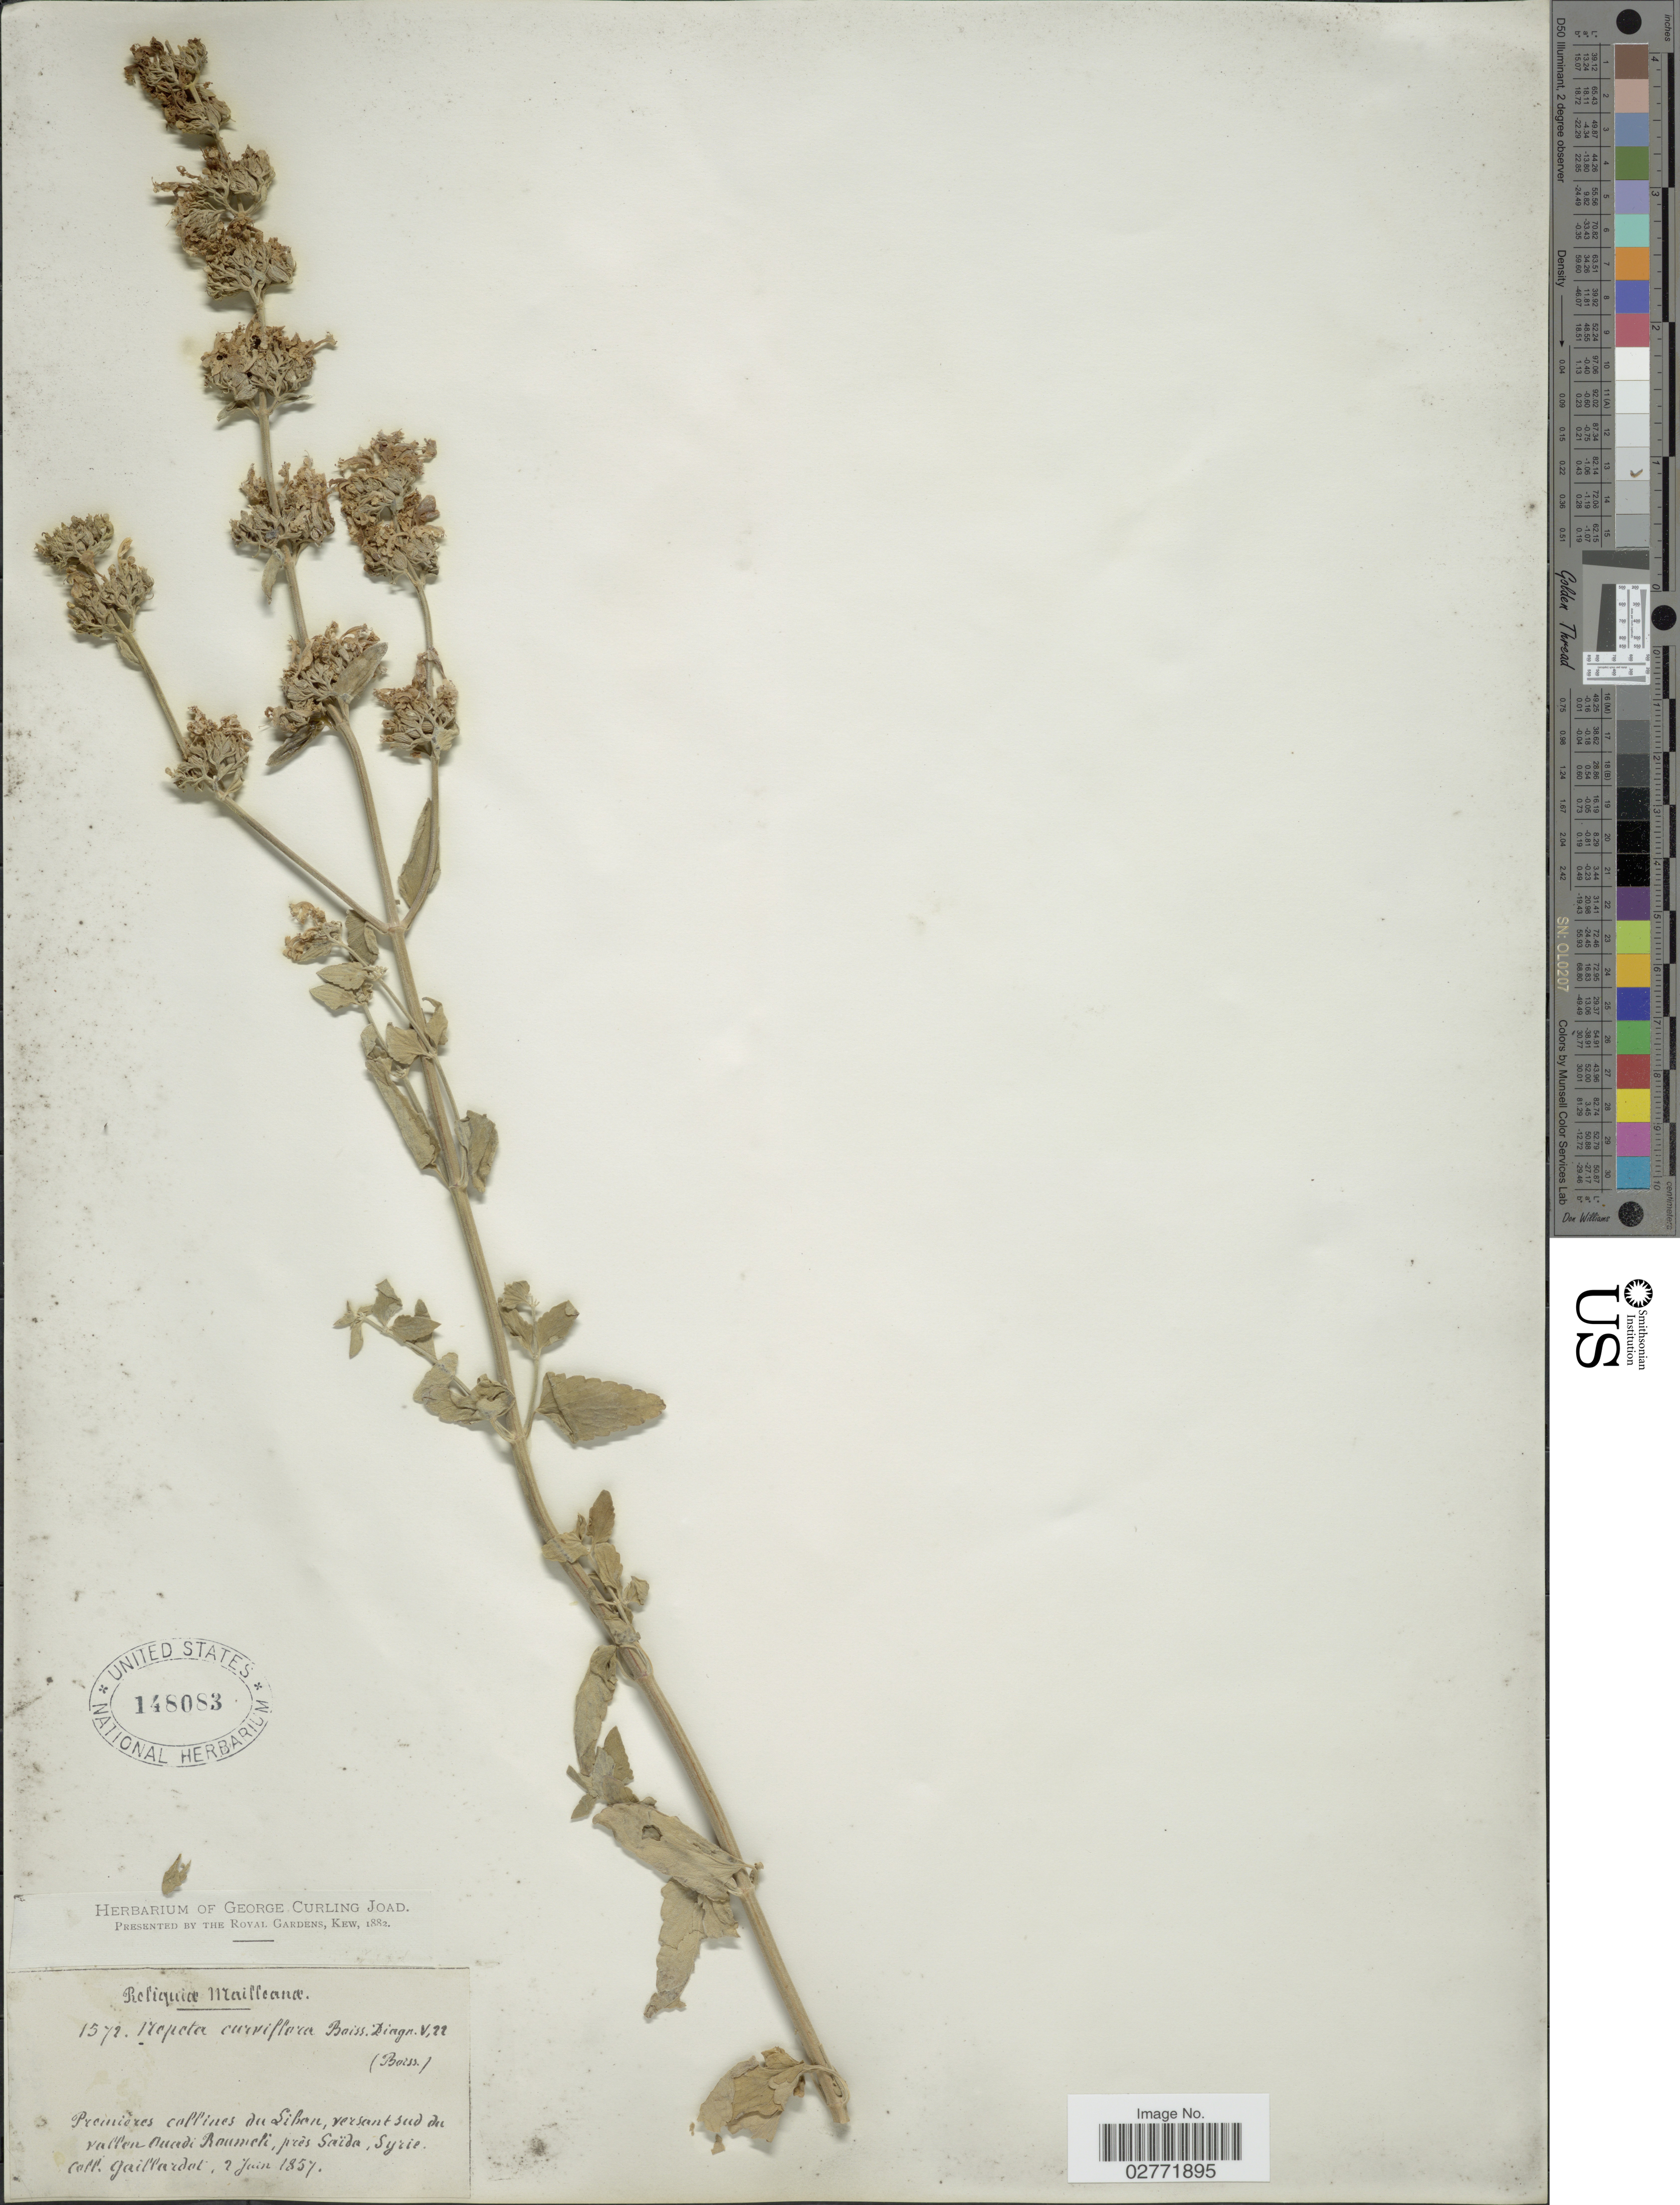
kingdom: Plantae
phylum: Tracheophyta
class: Magnoliopsida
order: Lamiales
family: Lamiaceae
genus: Nepeta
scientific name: Nepeta curviflora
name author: Boiss.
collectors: Gaillardot, --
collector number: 1572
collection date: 1857-06-02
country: Syria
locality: Premieres collines du Liban, versant sud du vallen Ouardi [interpreted] Baumeli [interpreted], près Saïda, Syrie.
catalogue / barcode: US 148083